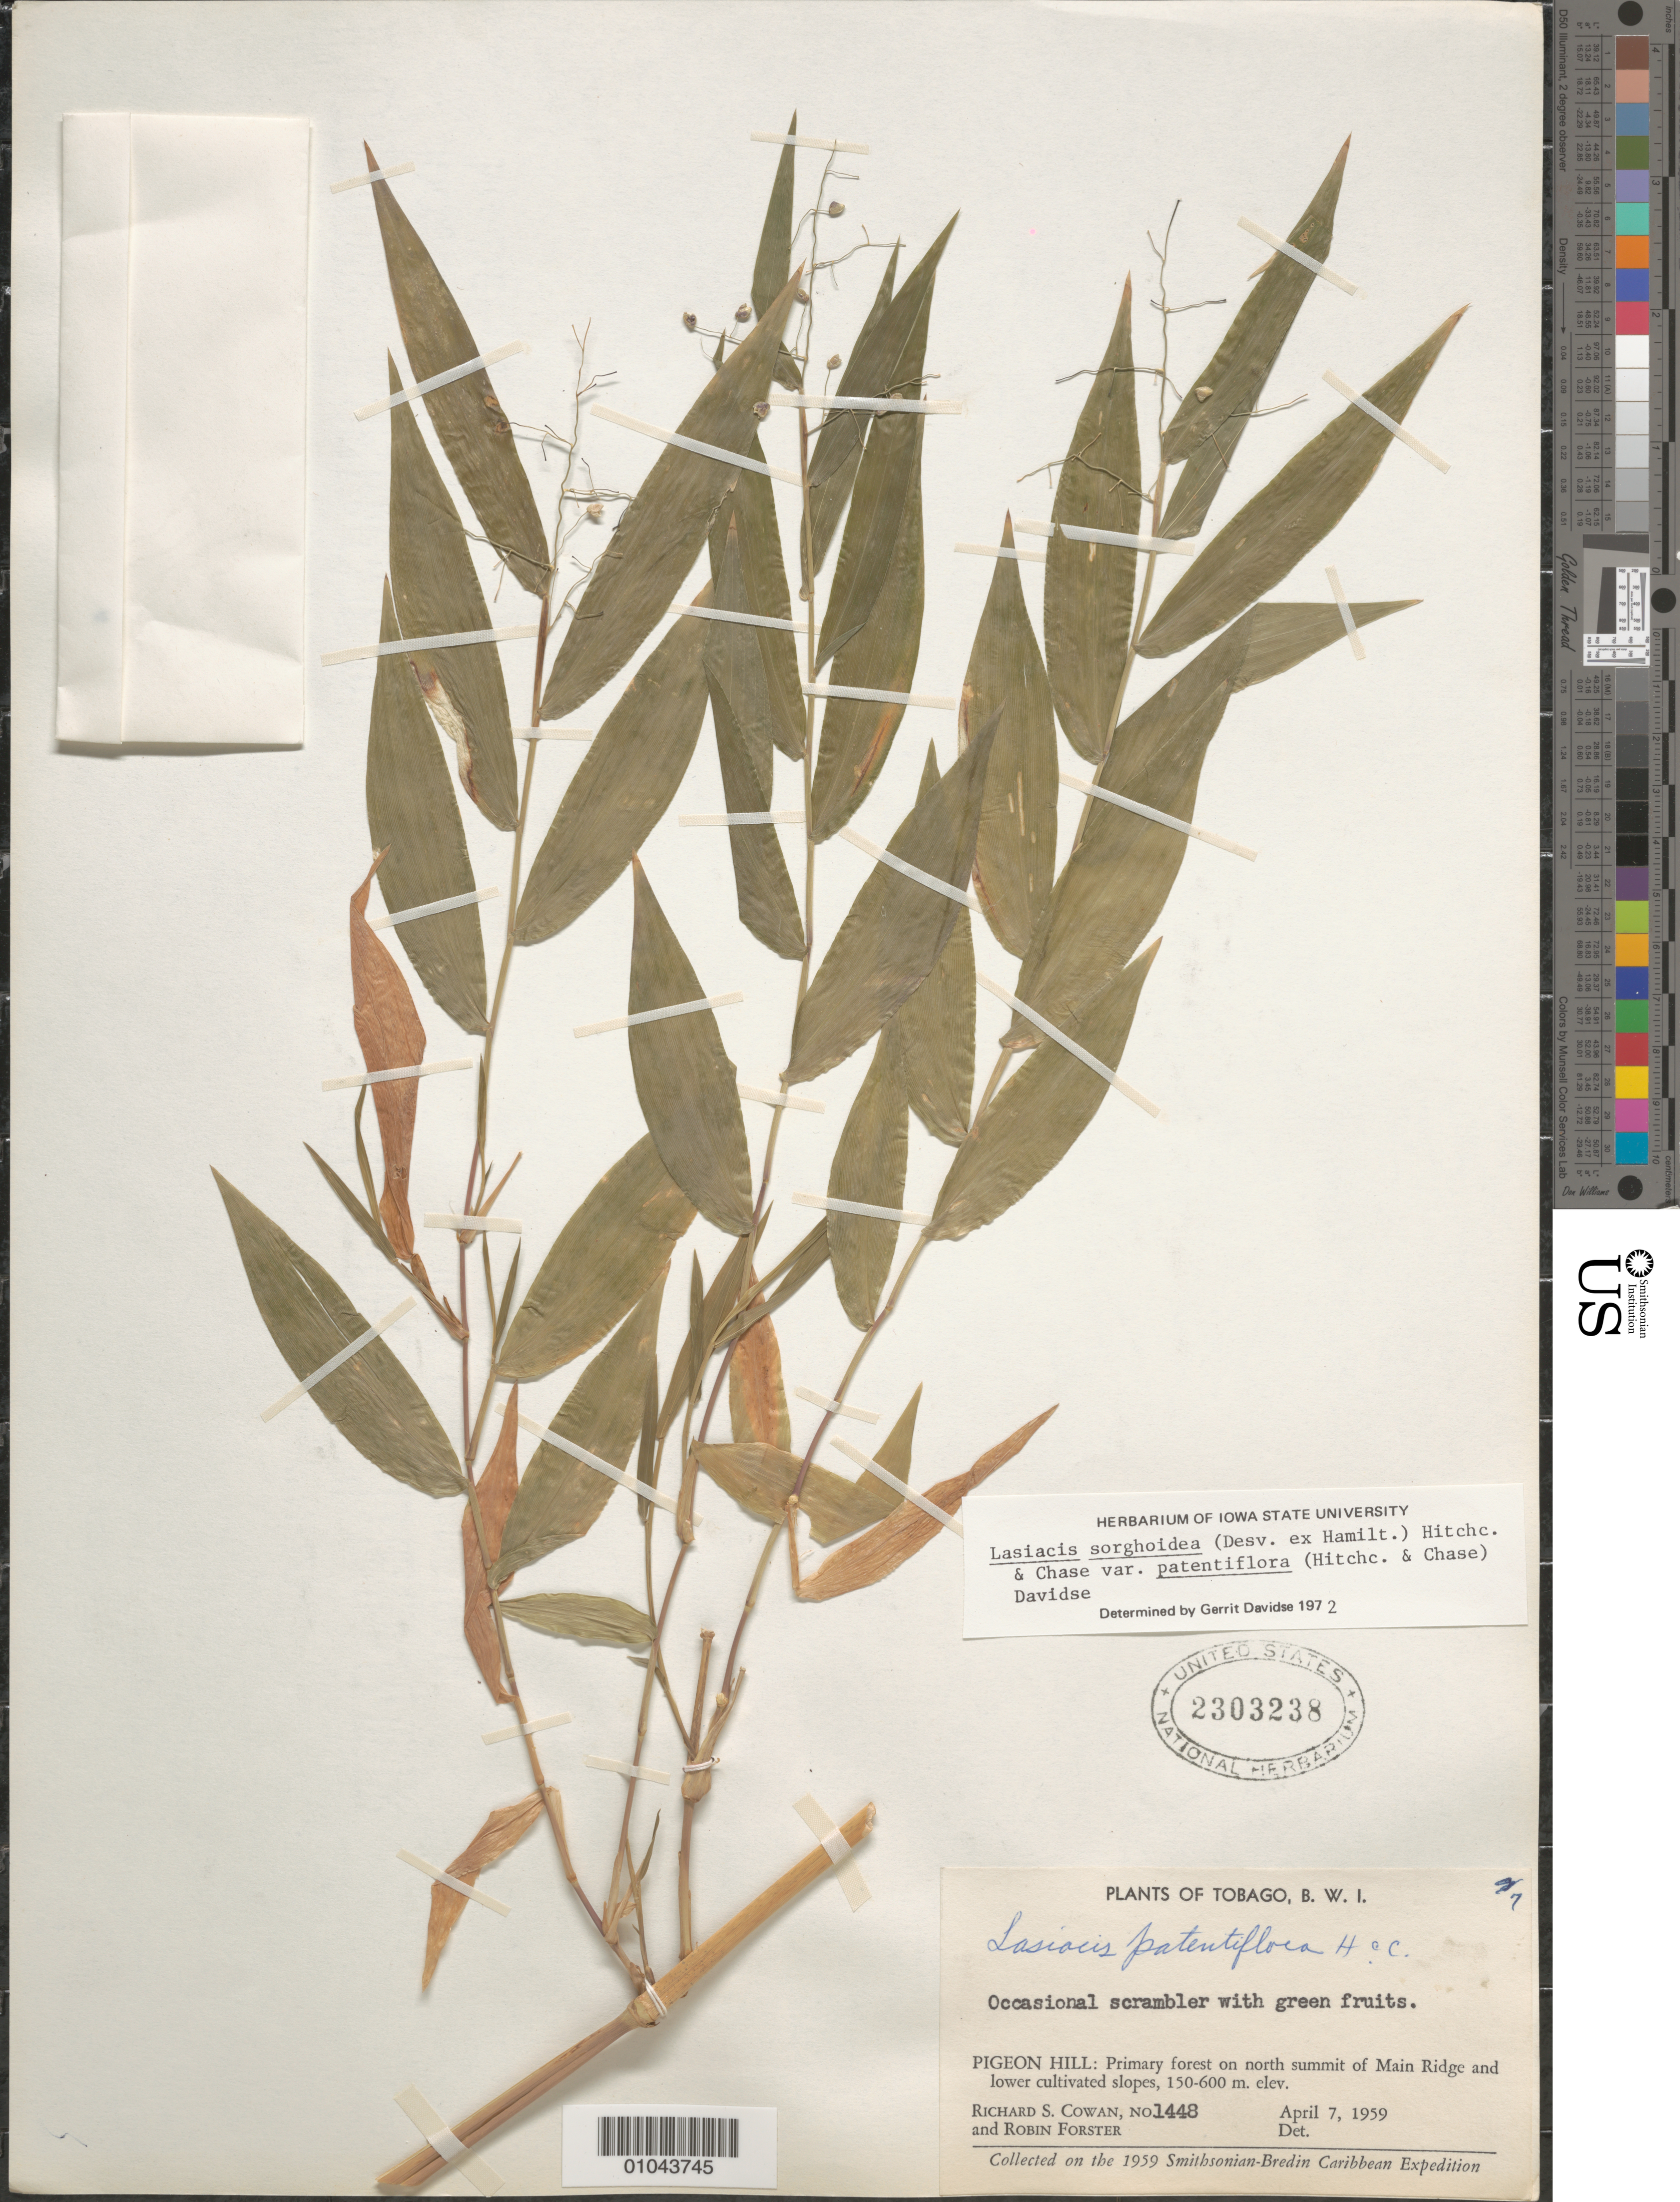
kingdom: Plantae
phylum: Tracheophyta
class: Liliopsida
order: Poales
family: Poaceae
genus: Lasiacis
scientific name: Lasiacis sorghoidea var. patentiflora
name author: (Hitchc. & Chase) Davidse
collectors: R. S. Cowan & R. Forster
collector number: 1448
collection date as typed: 07 Apr 1959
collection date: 1959-04-07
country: Trinidad and Tobago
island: Tobago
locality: Pigeon Hill: Primary forest on north summit of Main ridge and lower cultivated slopes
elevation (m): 150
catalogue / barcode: US 2303238